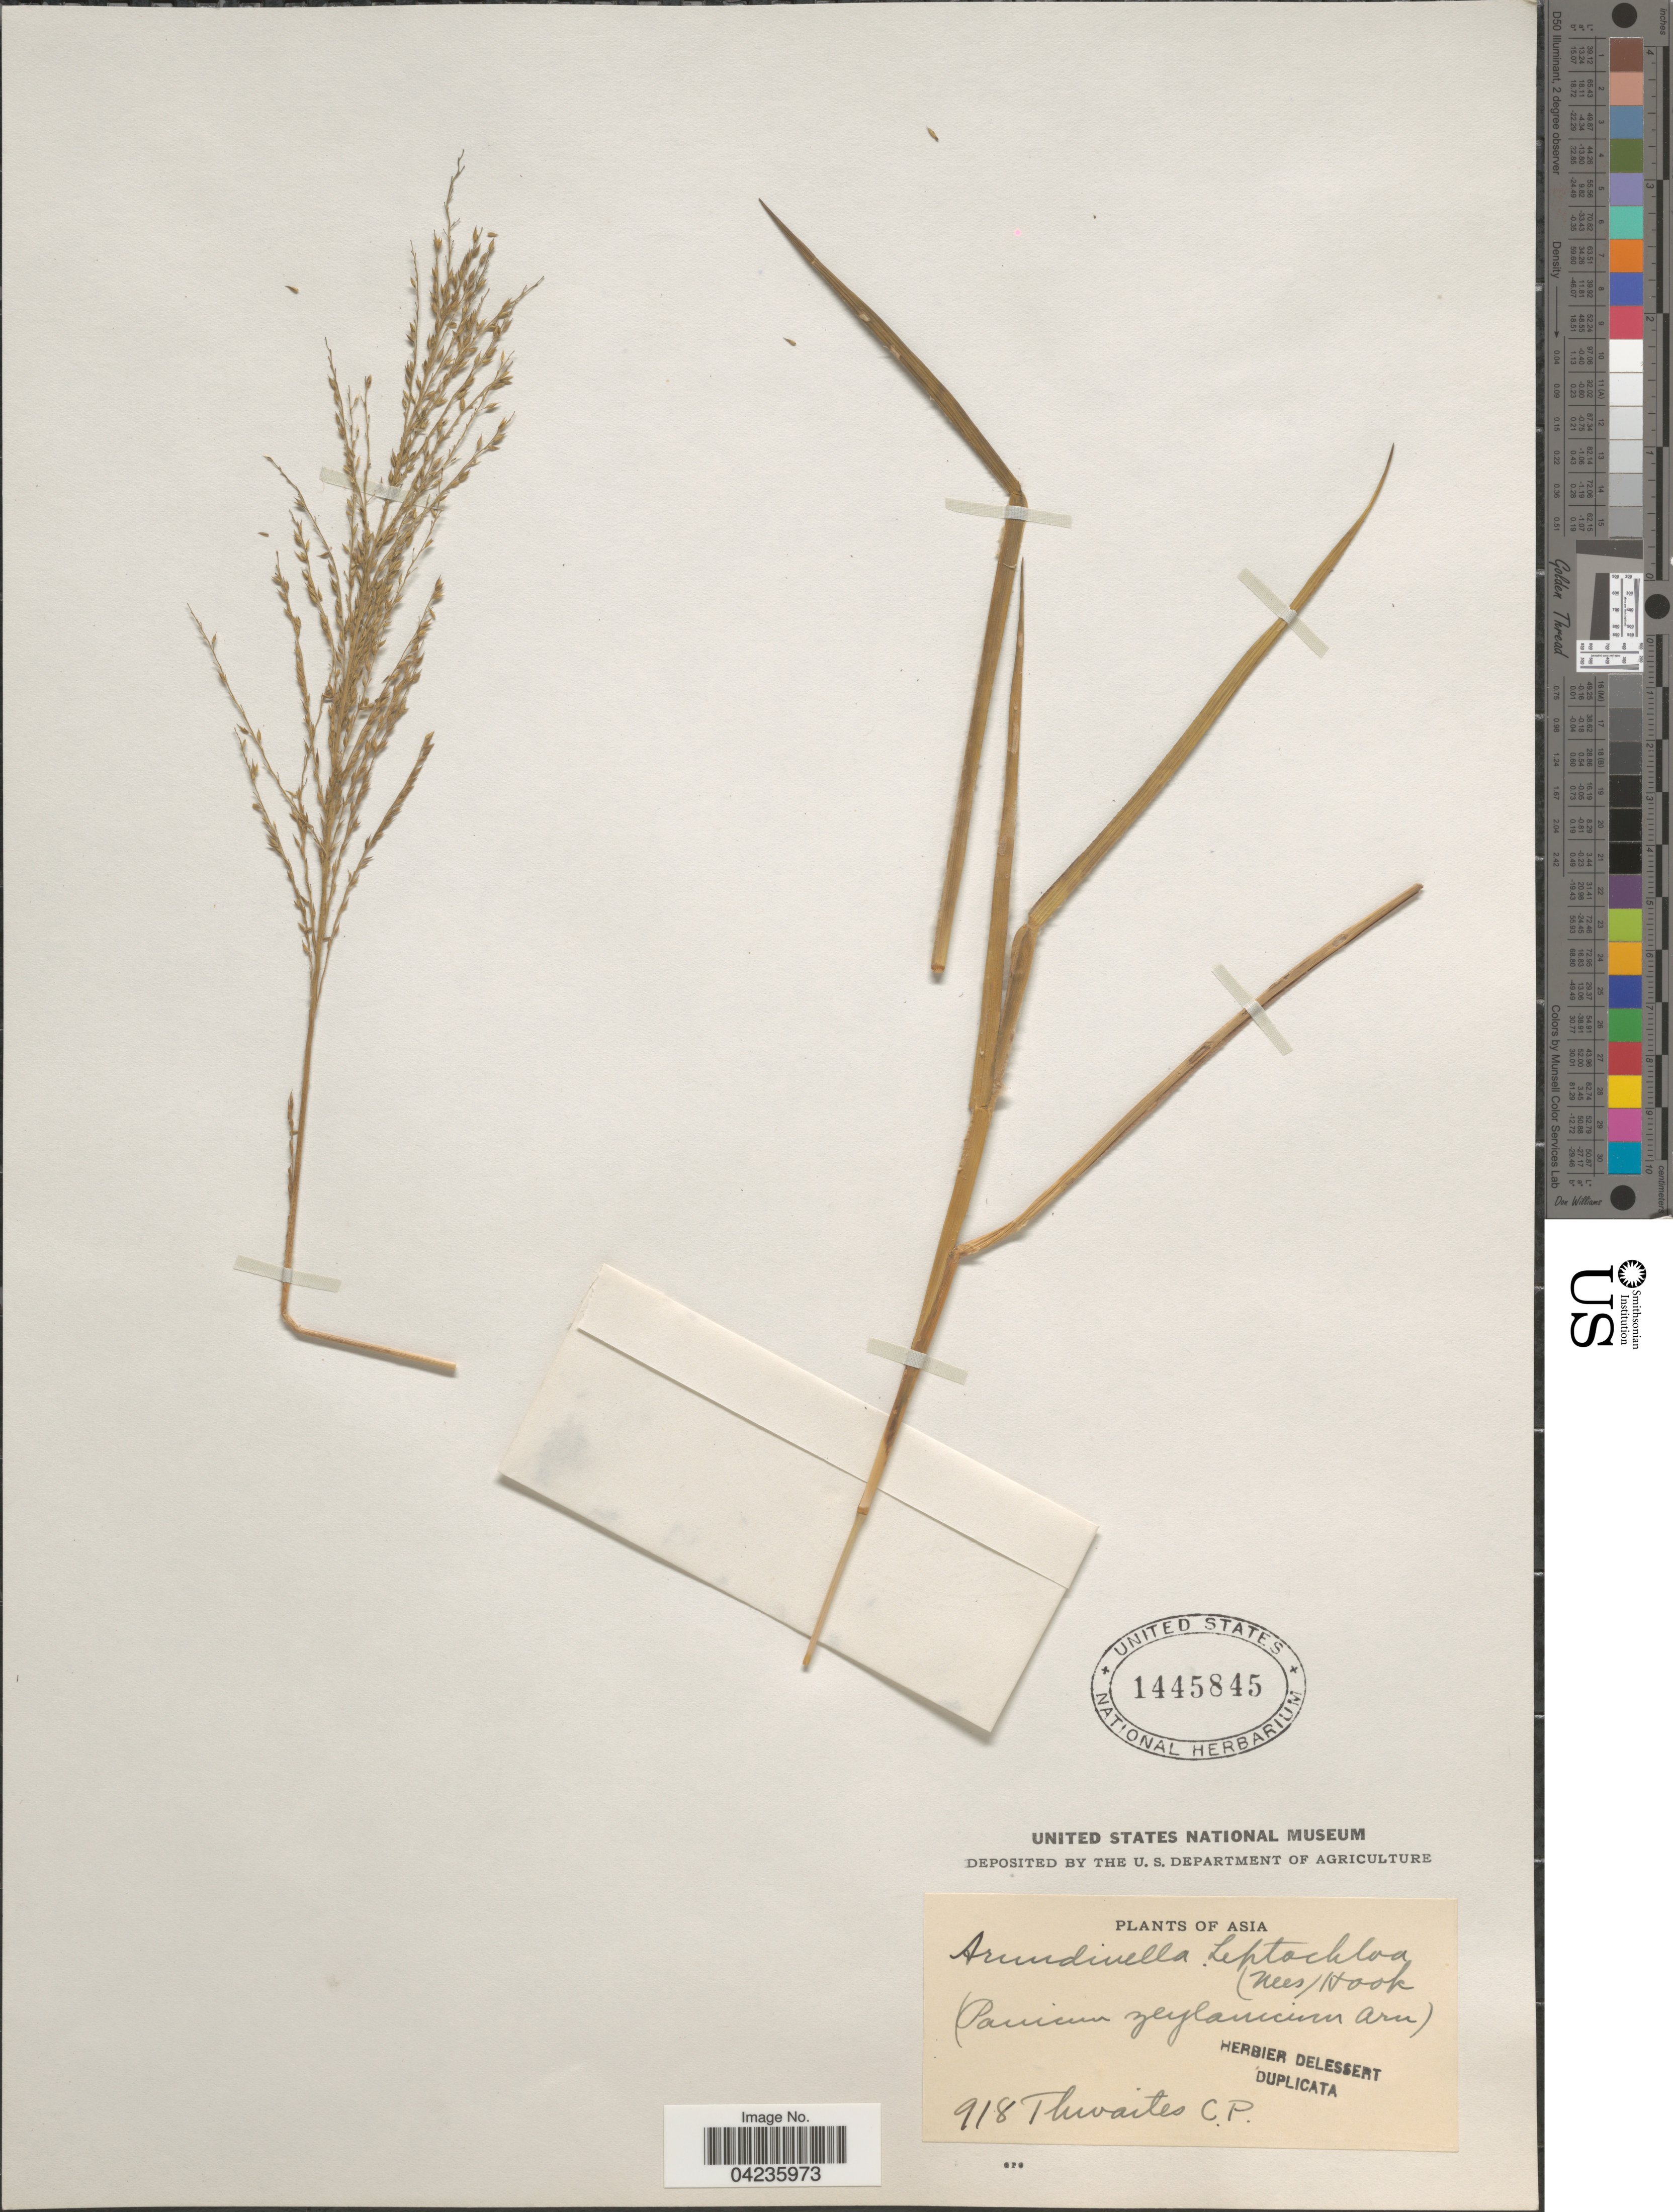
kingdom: Plantae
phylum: Tracheophyta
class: Liliopsida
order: Poales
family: Poaceae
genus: Arundinella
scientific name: Arundinella leptochloa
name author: (Nees) Hook. f.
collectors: G. H. K. Thwaites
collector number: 918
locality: Asia.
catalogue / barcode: US 1445845